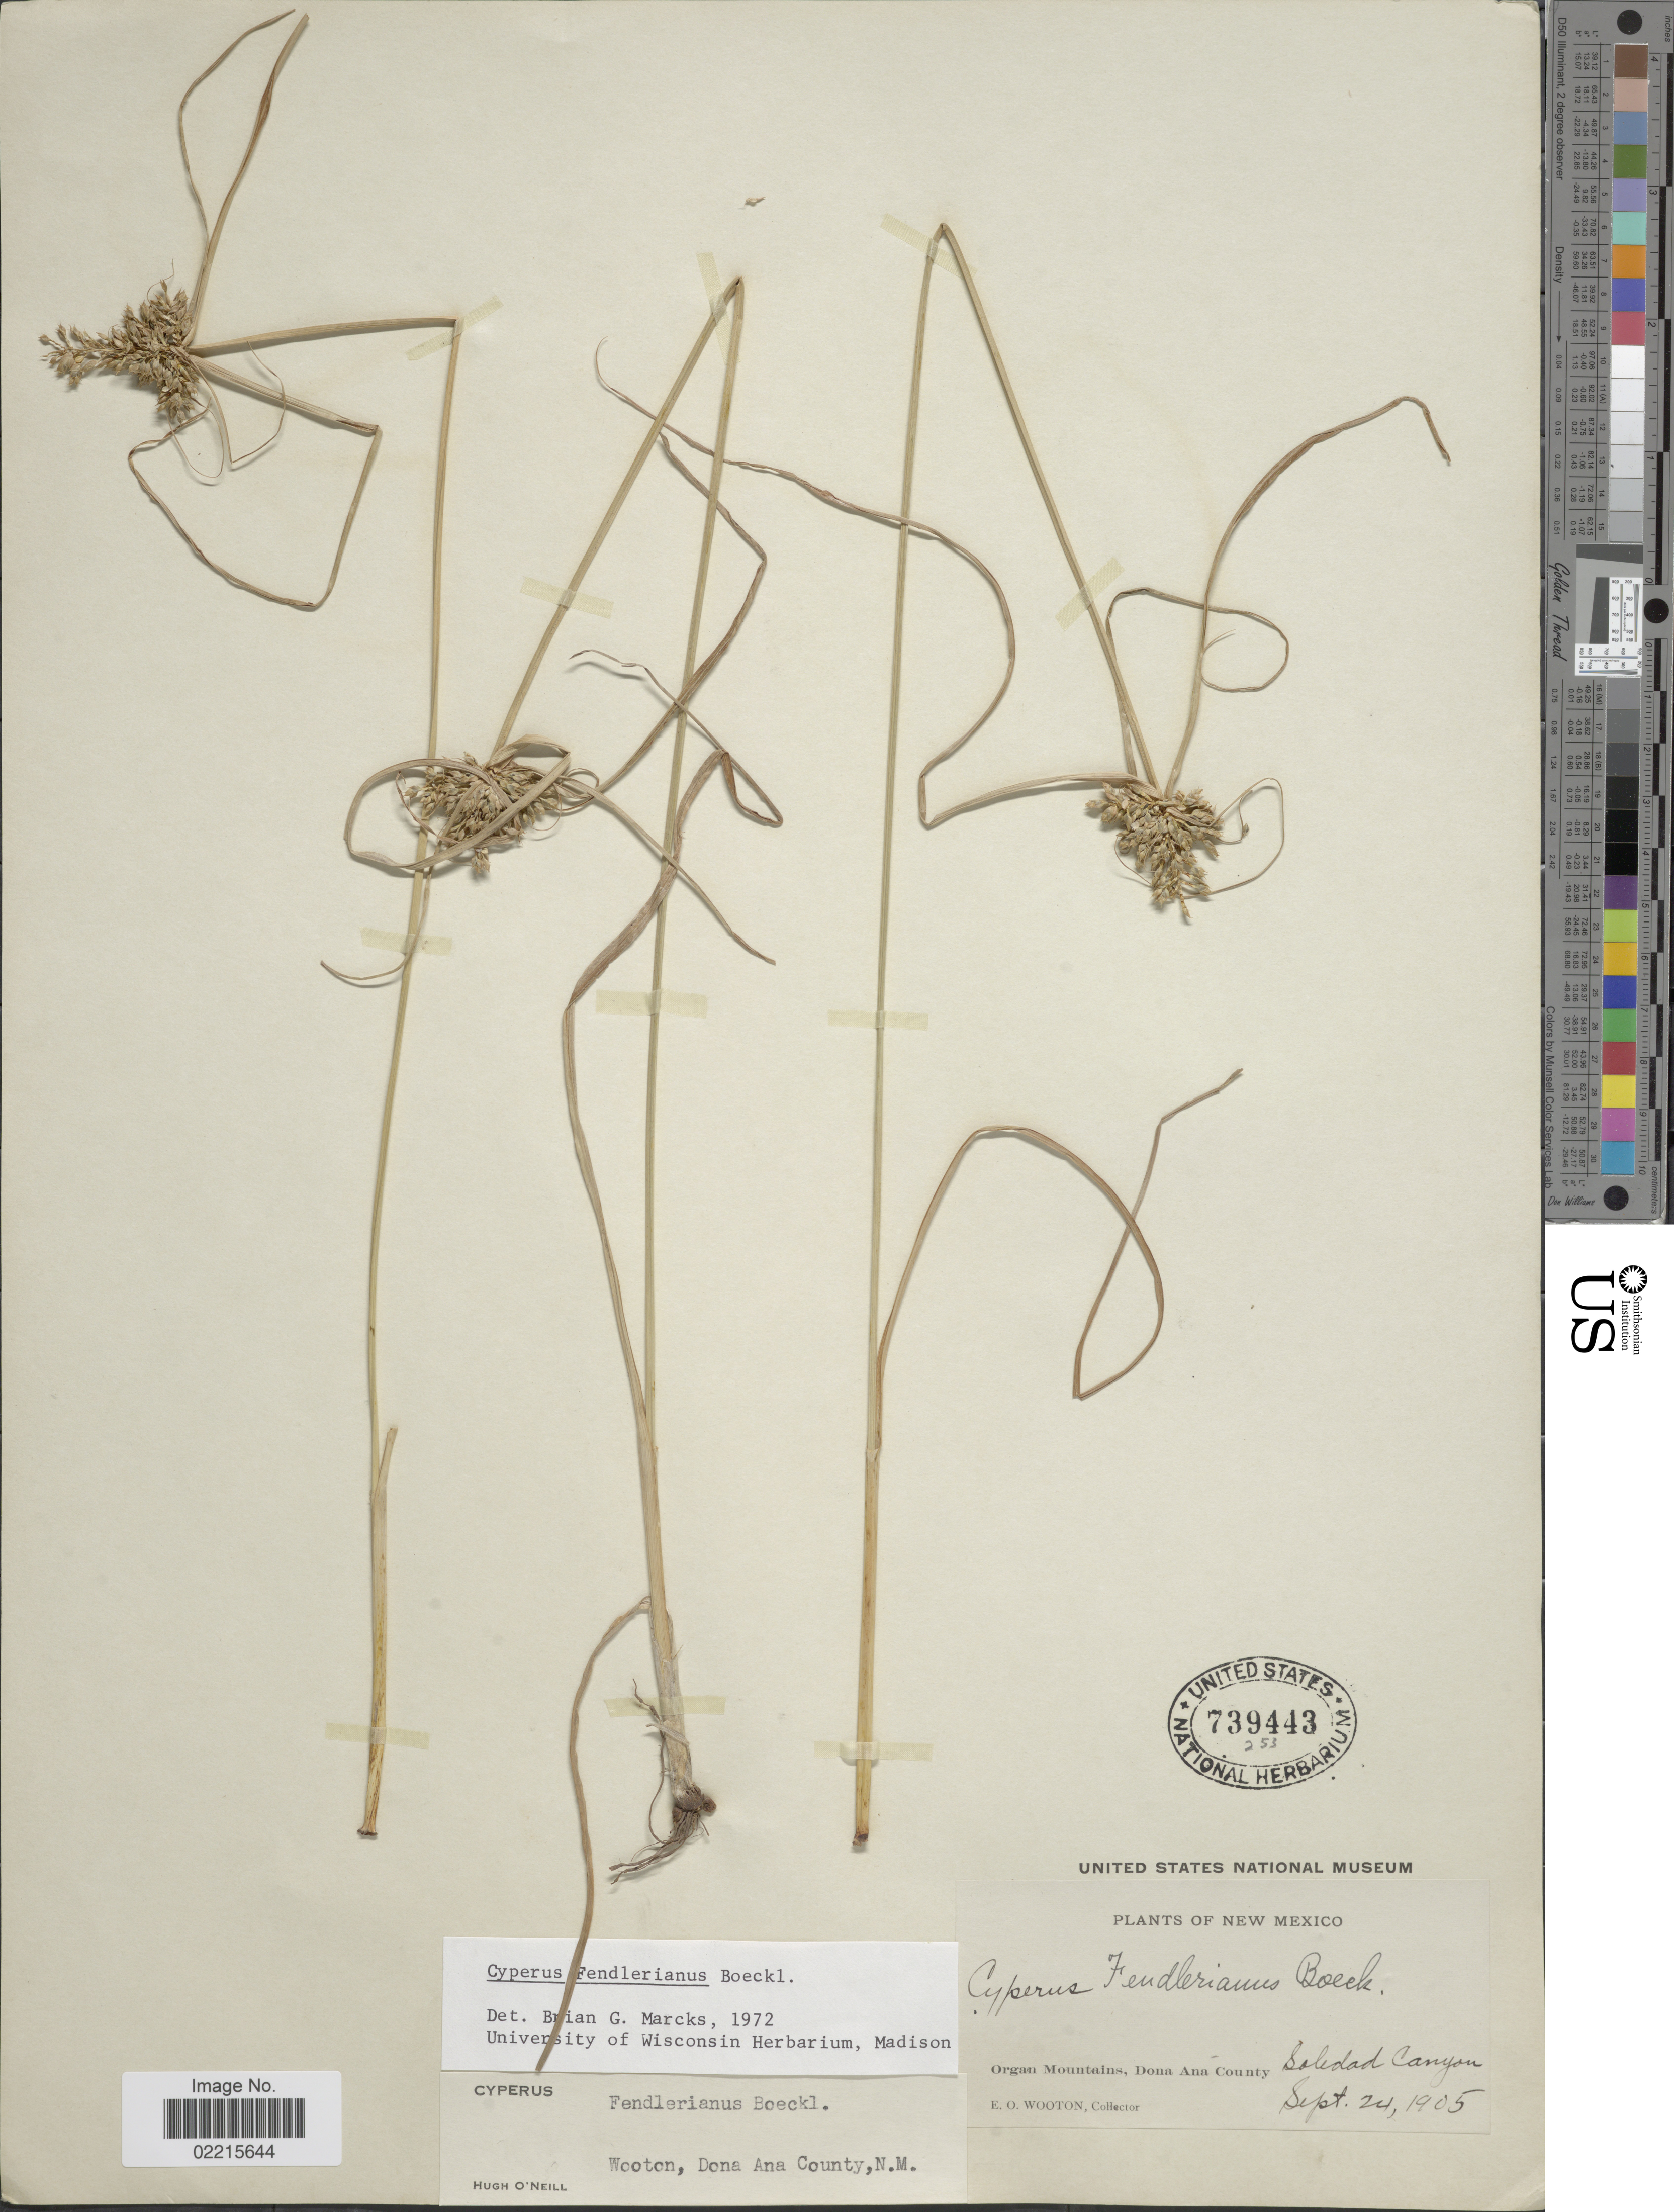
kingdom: Plantae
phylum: Tracheophyta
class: Liliopsida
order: Poales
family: Cyperaceae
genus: Cyperus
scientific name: Cyperus fendlerianus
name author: Boeckeler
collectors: E. O. Wooton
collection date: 1905-09-24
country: United States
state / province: New Mexico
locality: Organ Mountains, Dona Ana County Soledad Canyon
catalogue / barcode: US 739443